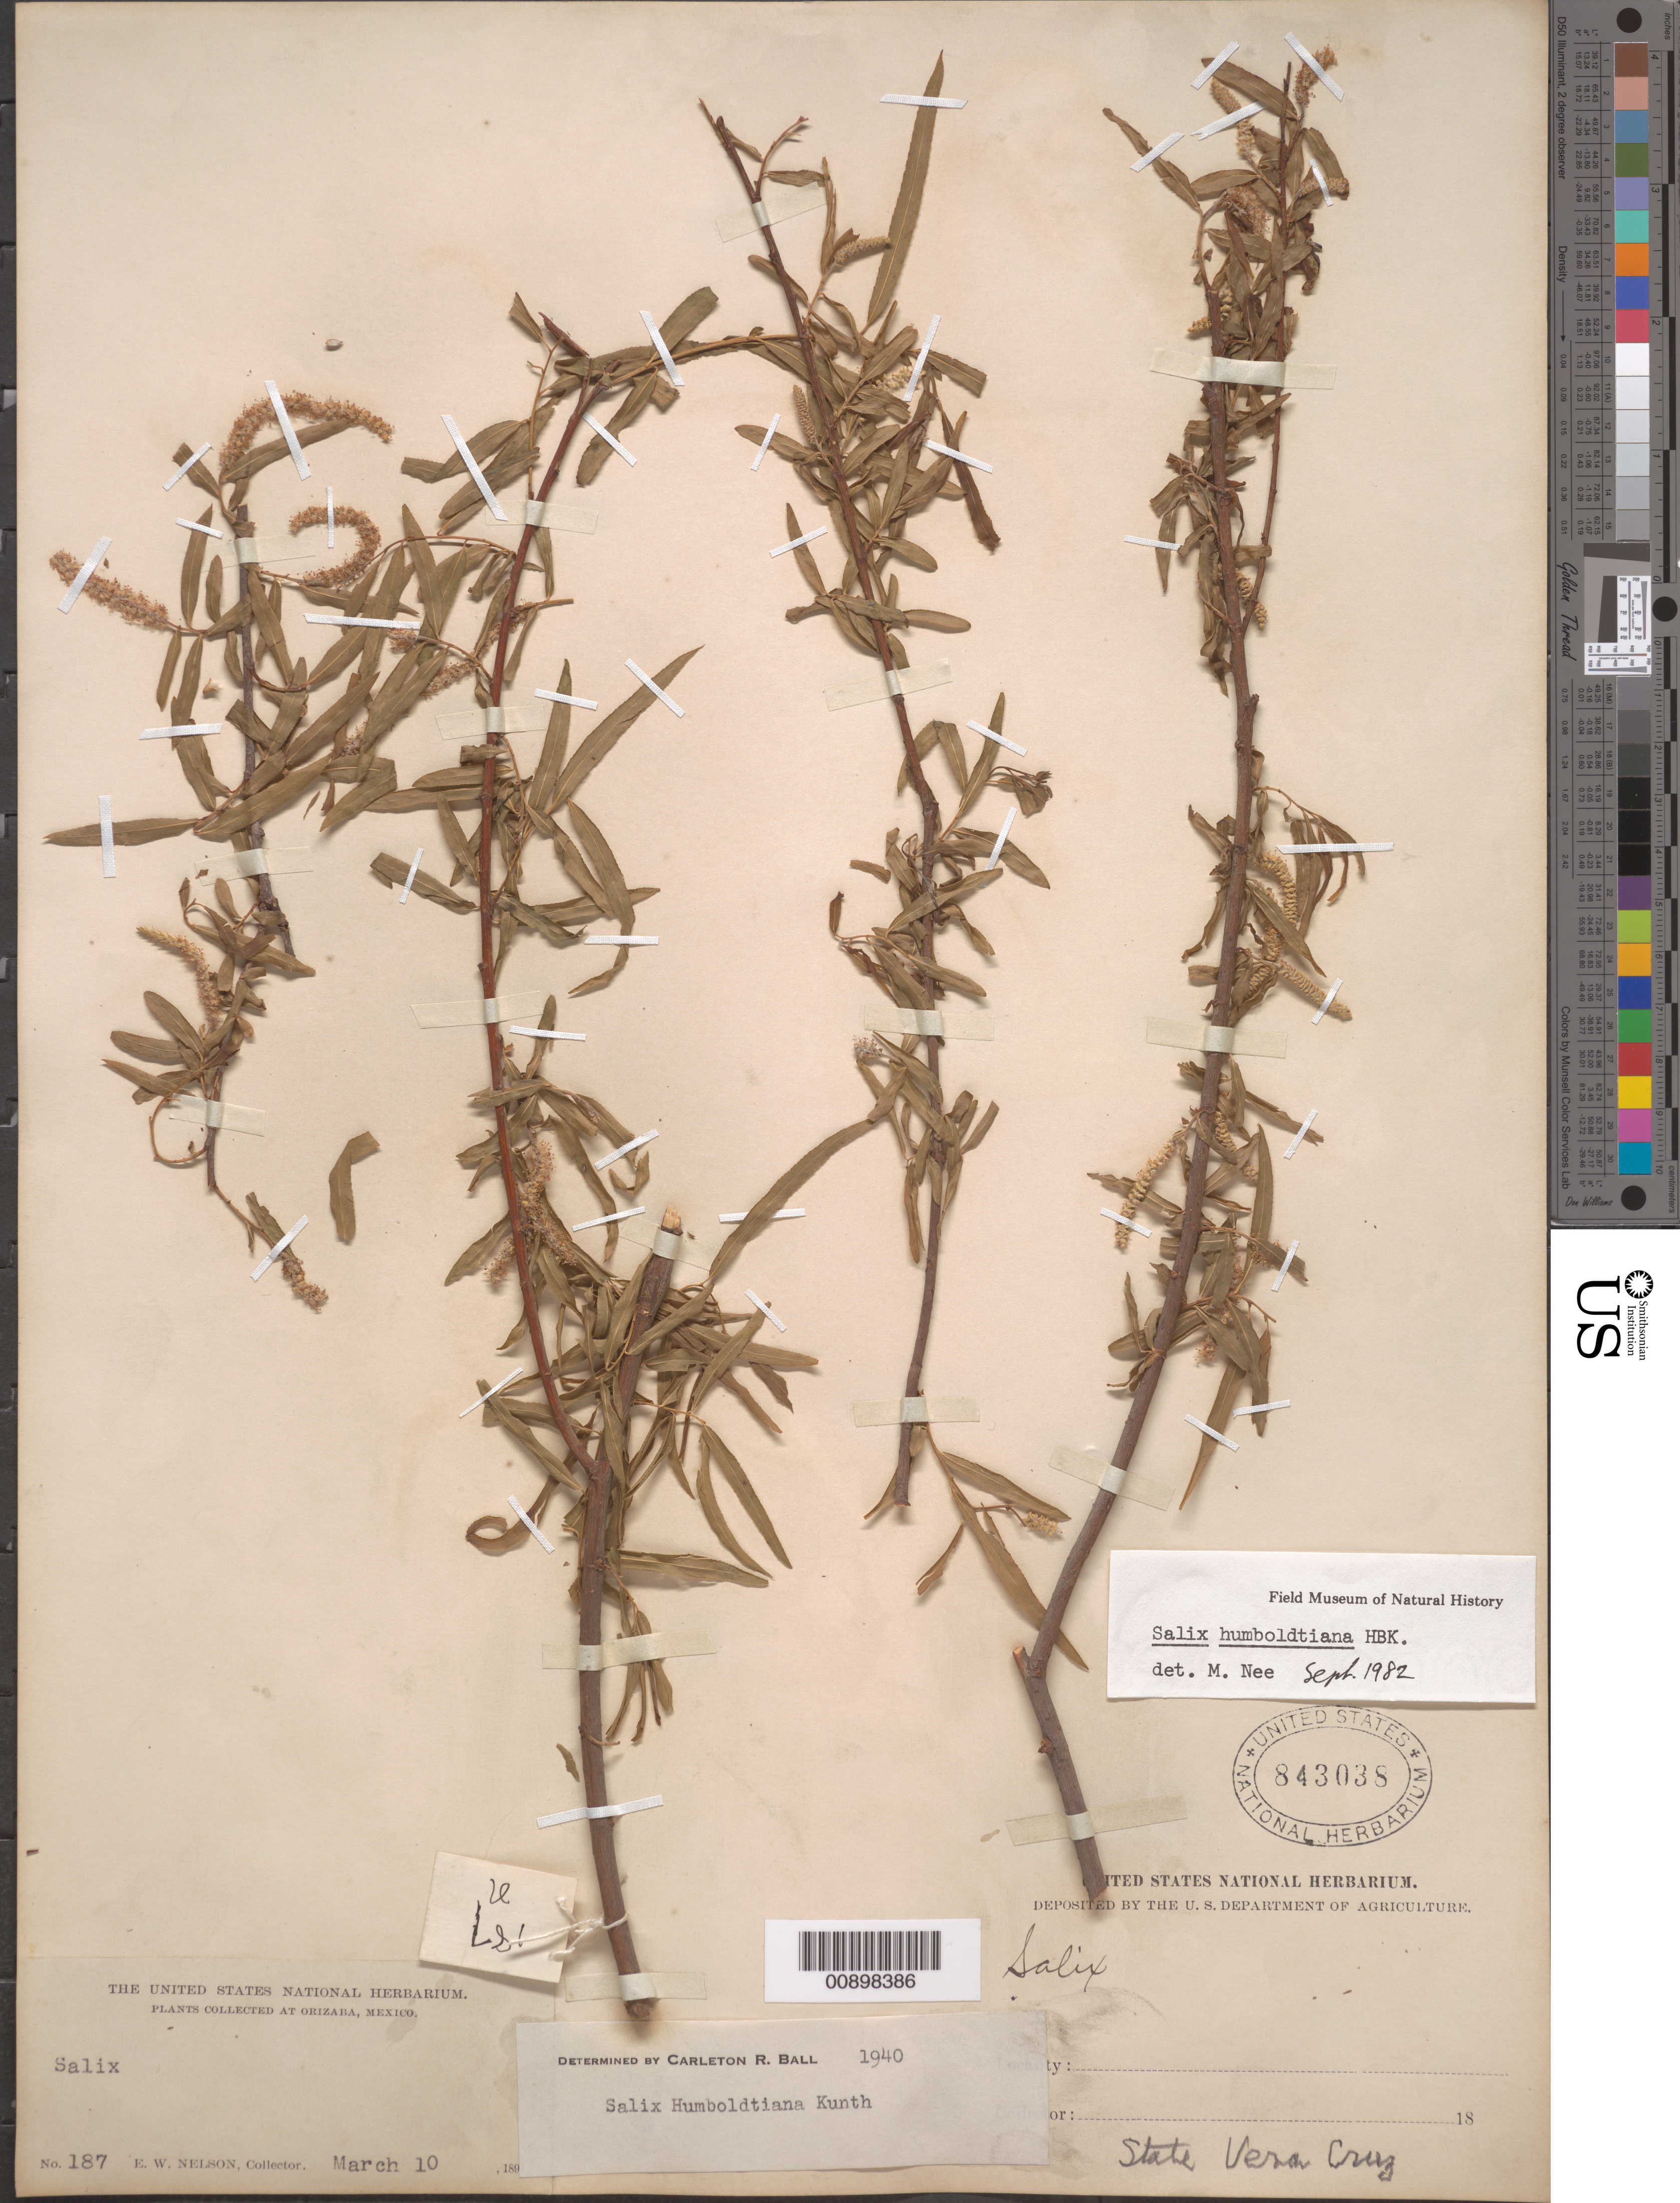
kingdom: Plantae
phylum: Tracheophyta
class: Magnoliopsida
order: Malpighiales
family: Salicaceae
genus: Salix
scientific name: Salix humboldtiana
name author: Willd.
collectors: E. W. Nelson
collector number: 187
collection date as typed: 10 Mar 189-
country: Mexico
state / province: Veracruz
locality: Orizaba, Veracruz.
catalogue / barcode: US 843038